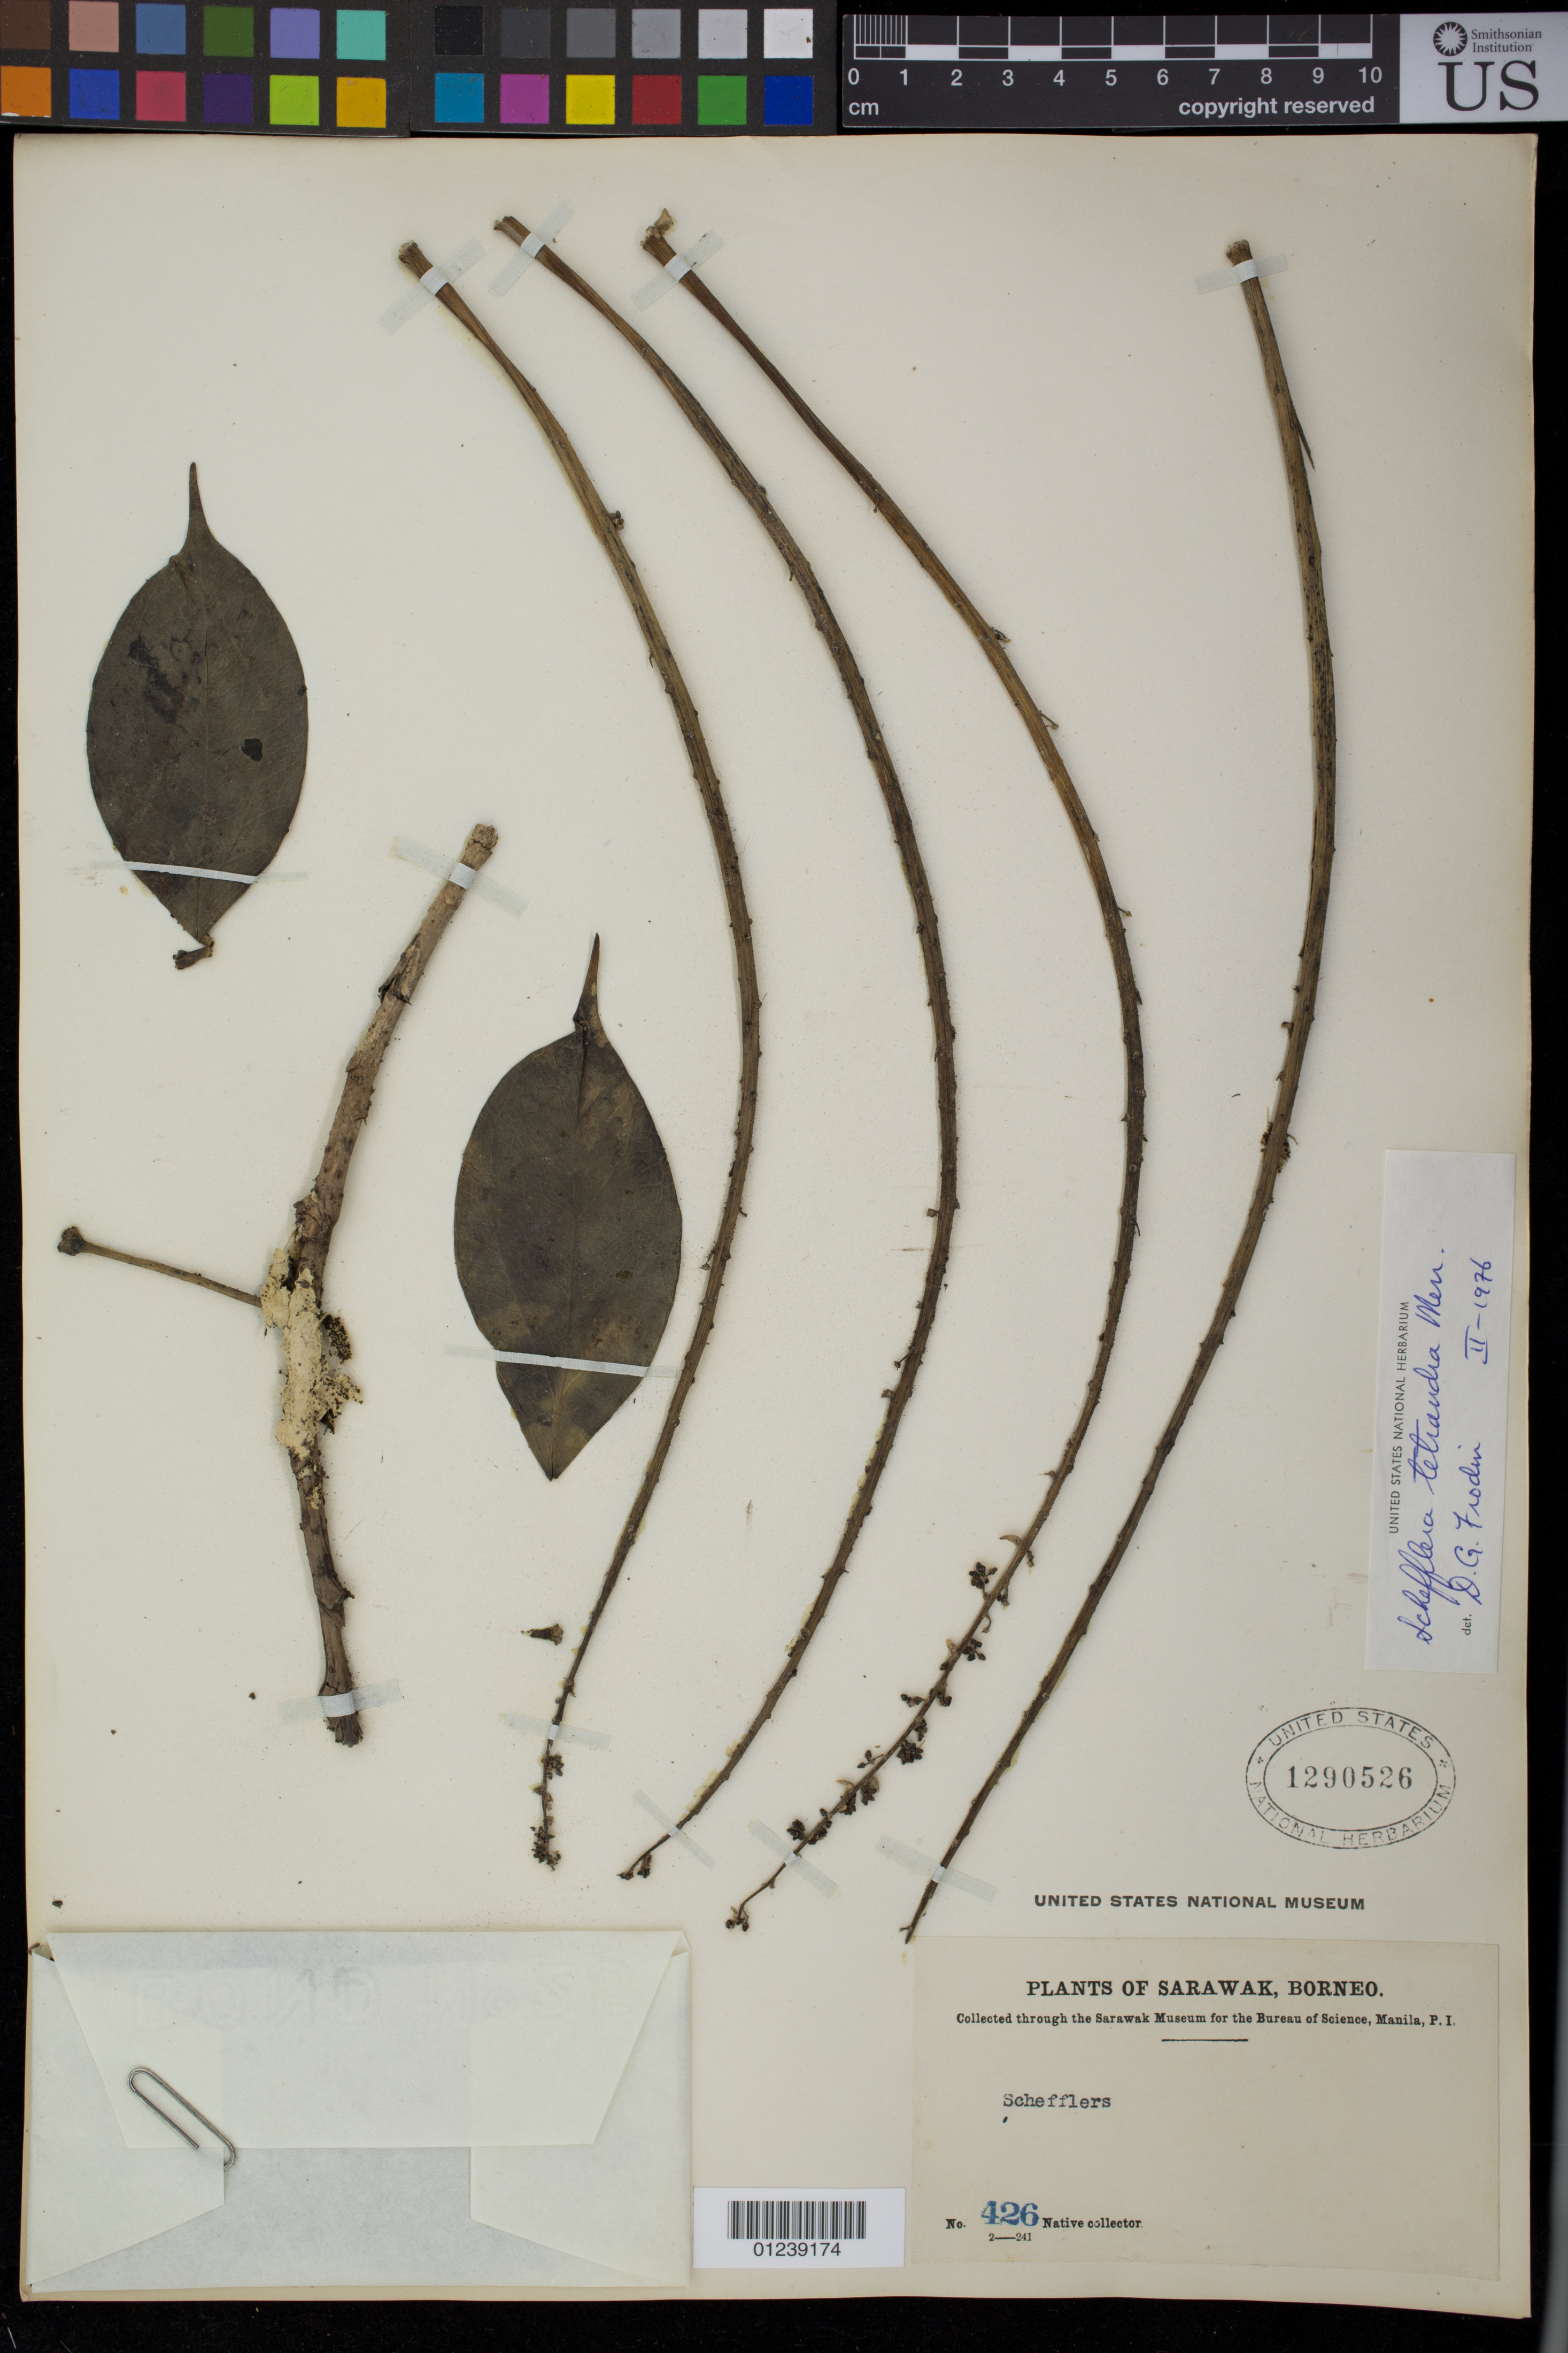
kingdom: Plantae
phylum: Tracheophyta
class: Magnoliopsida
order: Apiales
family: Araliaceae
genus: Heptapleurum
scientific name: Heptapleurum tetrandrum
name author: (Merr.) G. M. Plunkett & Lowry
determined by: Wagner, W. L., (BOT), Smithsonian Institution - National Museum of Natural History (UNITED STATES)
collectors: Native collector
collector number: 426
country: Malaysia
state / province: Sarawak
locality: Borneo.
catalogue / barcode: US 1290526